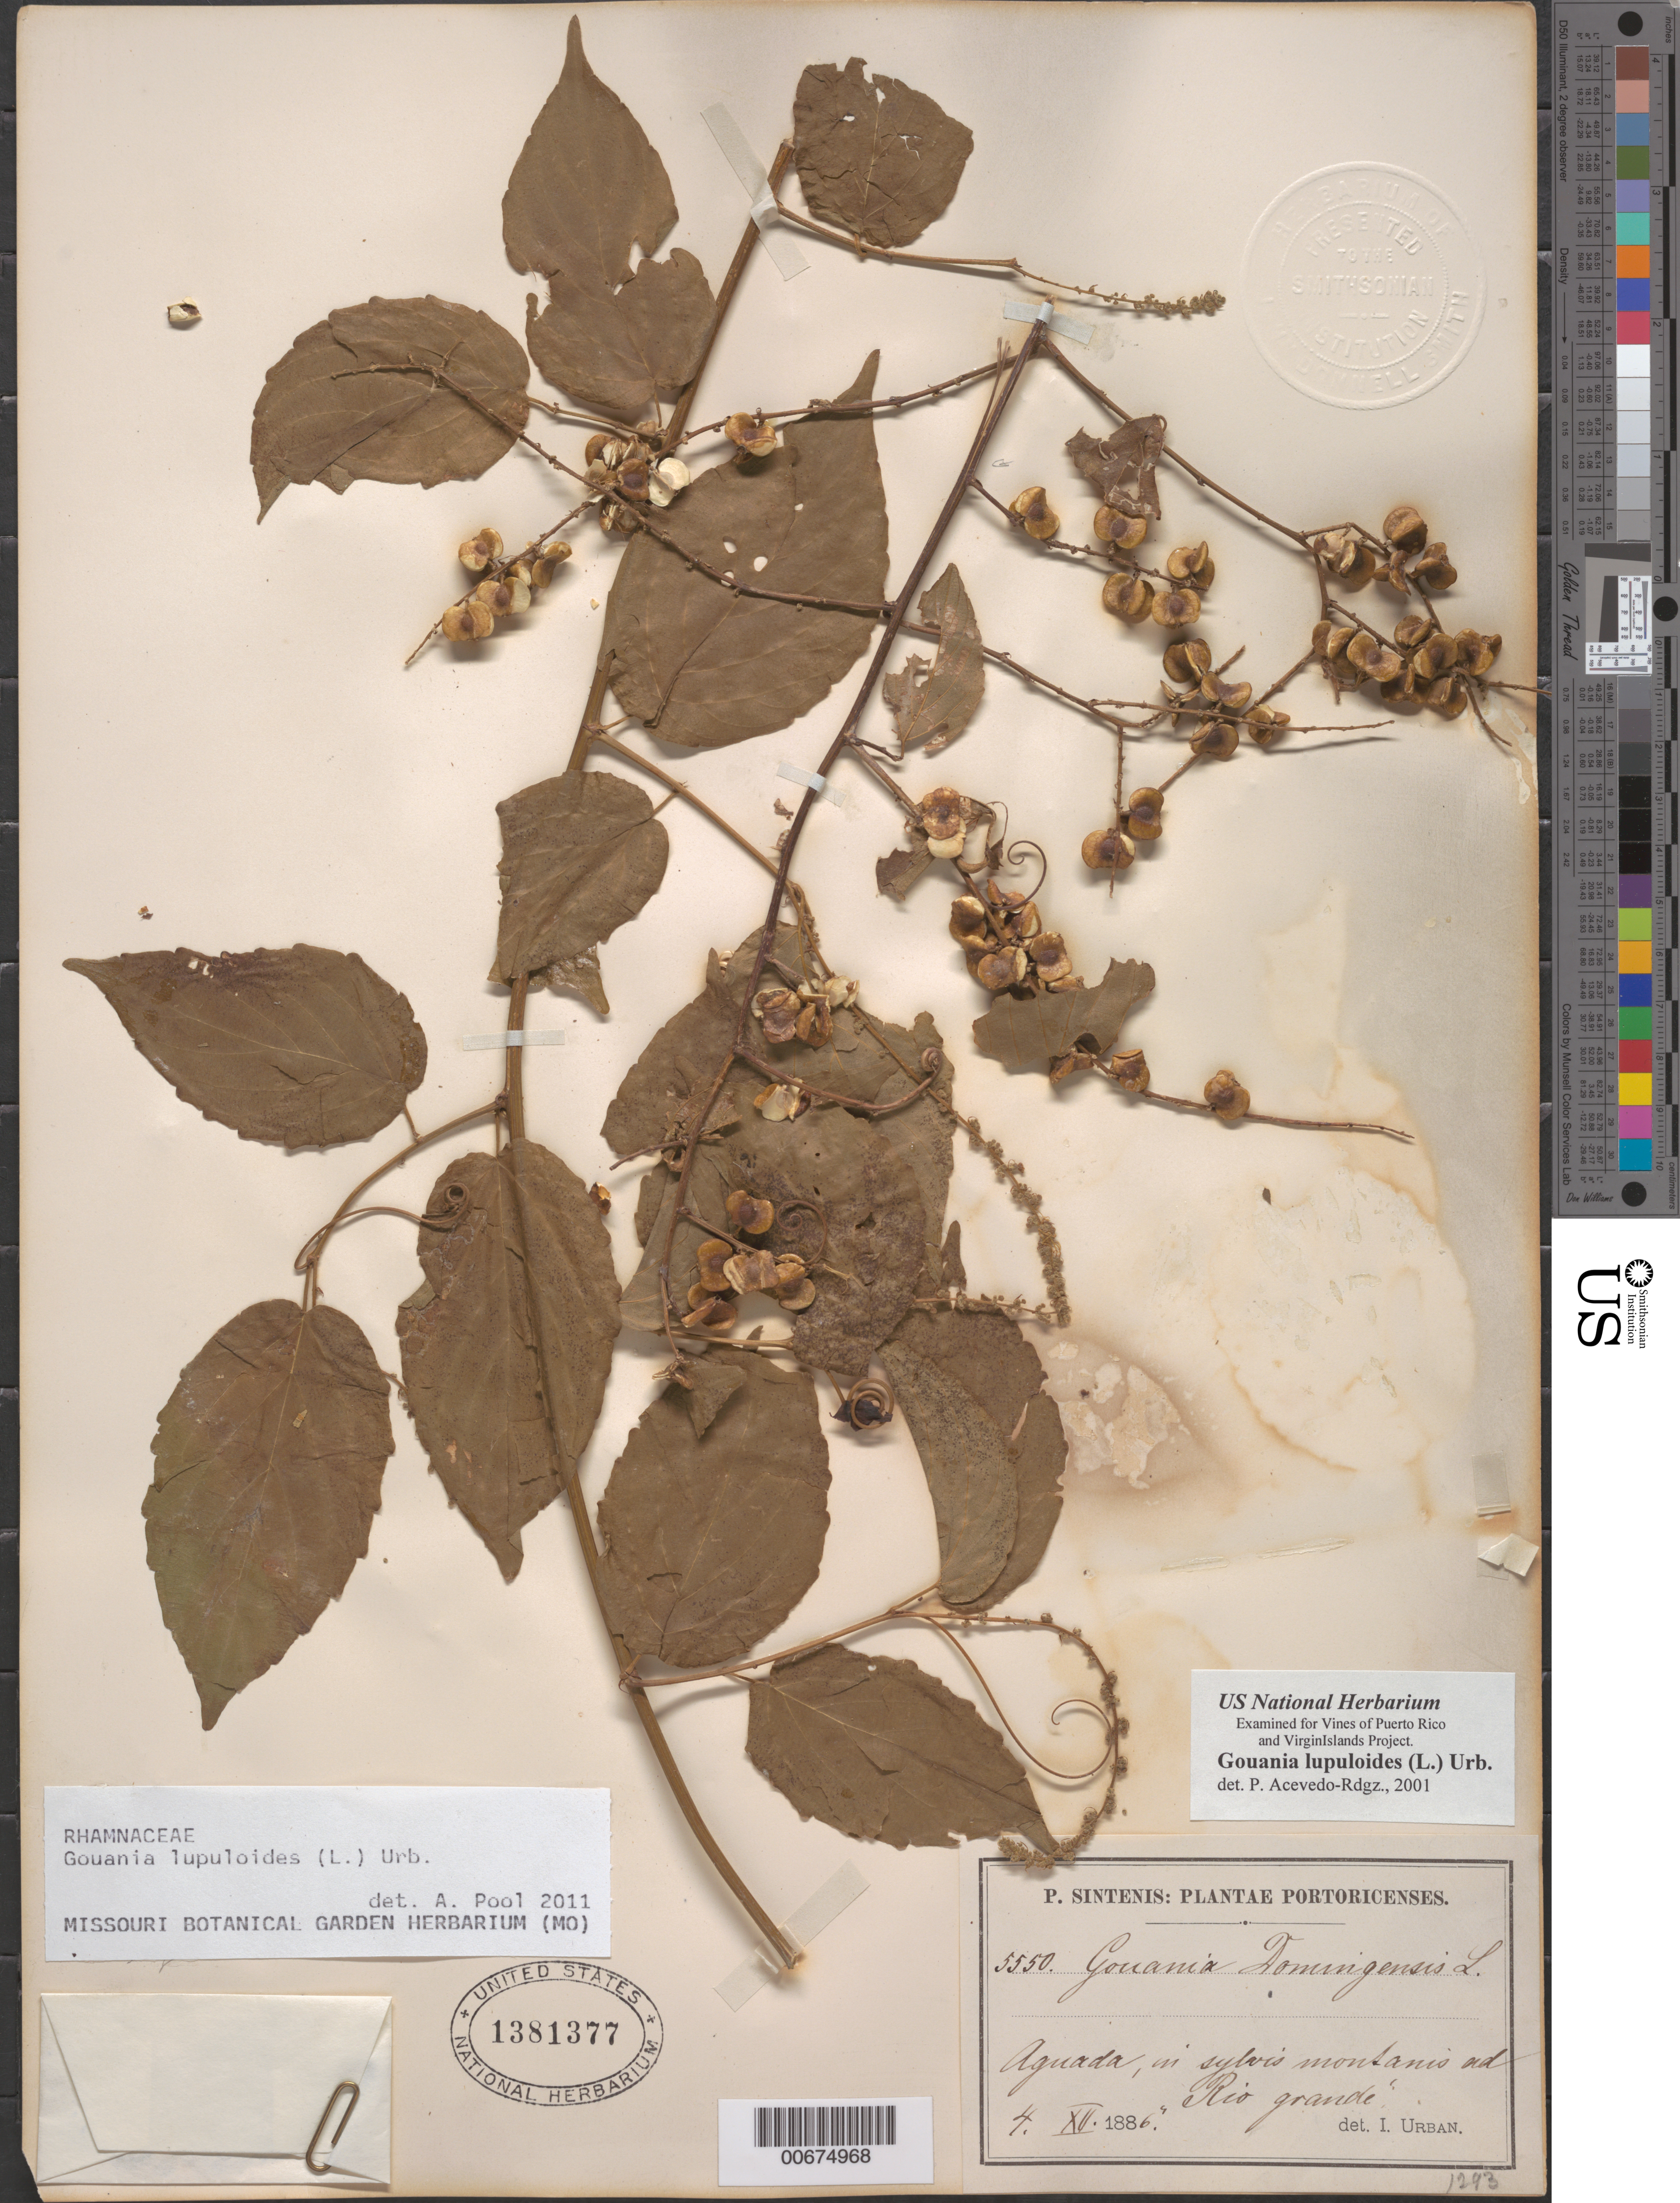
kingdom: Plantae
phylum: Tracheophyta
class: Magnoliopsida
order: Rosales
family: Rhamnaceae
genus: Gouania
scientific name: Gouania lupuloides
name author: (L.) Urb.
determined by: Pool, A., (MO), Missouri Botanical Garden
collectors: P. Sintenis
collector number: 5550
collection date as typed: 04 Dec 1886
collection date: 1886-12-04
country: Puerto Rico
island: Greater Antilles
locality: Aguada. In sylvis montanis ad "Río Grande".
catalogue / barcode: US 1381377